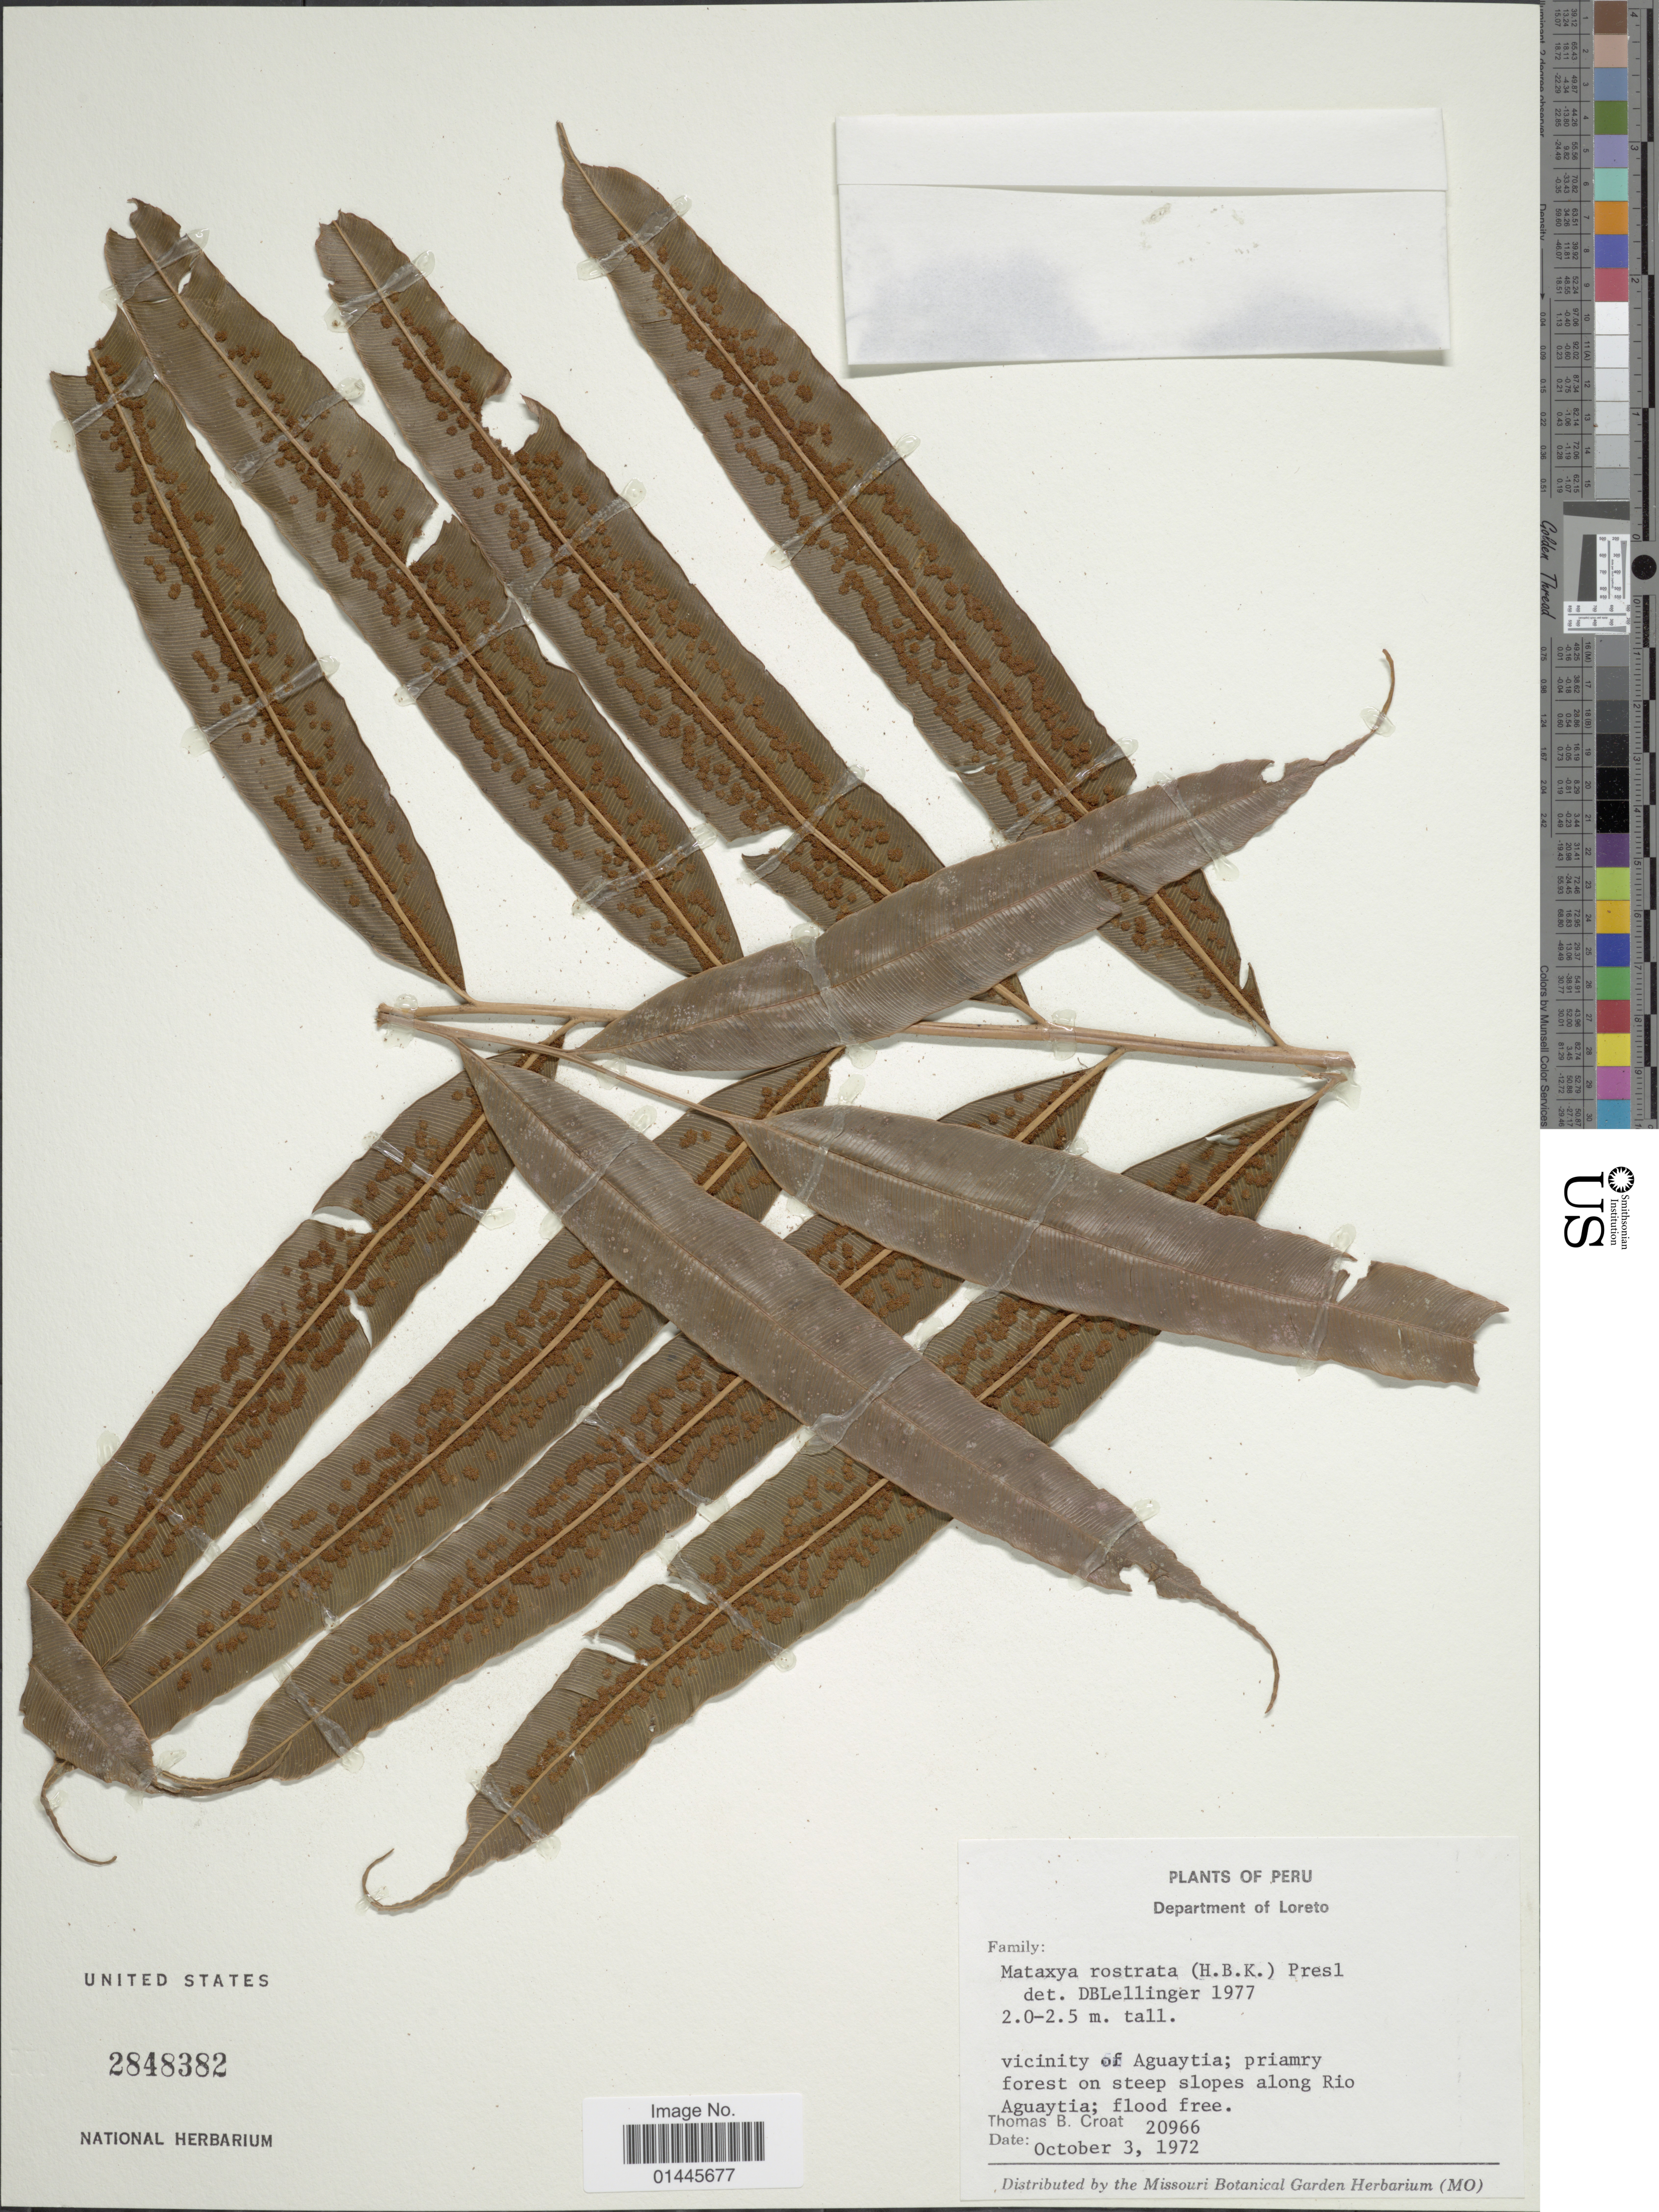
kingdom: Plantae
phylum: Tracheophyta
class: Polypodiopsida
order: Cyatheales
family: Metaxyaceae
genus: Metaxya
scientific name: Metaxya rostrata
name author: (Kunth) C. Presl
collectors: T. B. Croat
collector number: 20966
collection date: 1972-10-03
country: Peru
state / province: Loreto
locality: Vicinity of Aguaytia; primary forest on steep slopes along Rio Aguaytia.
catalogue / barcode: US 2848382